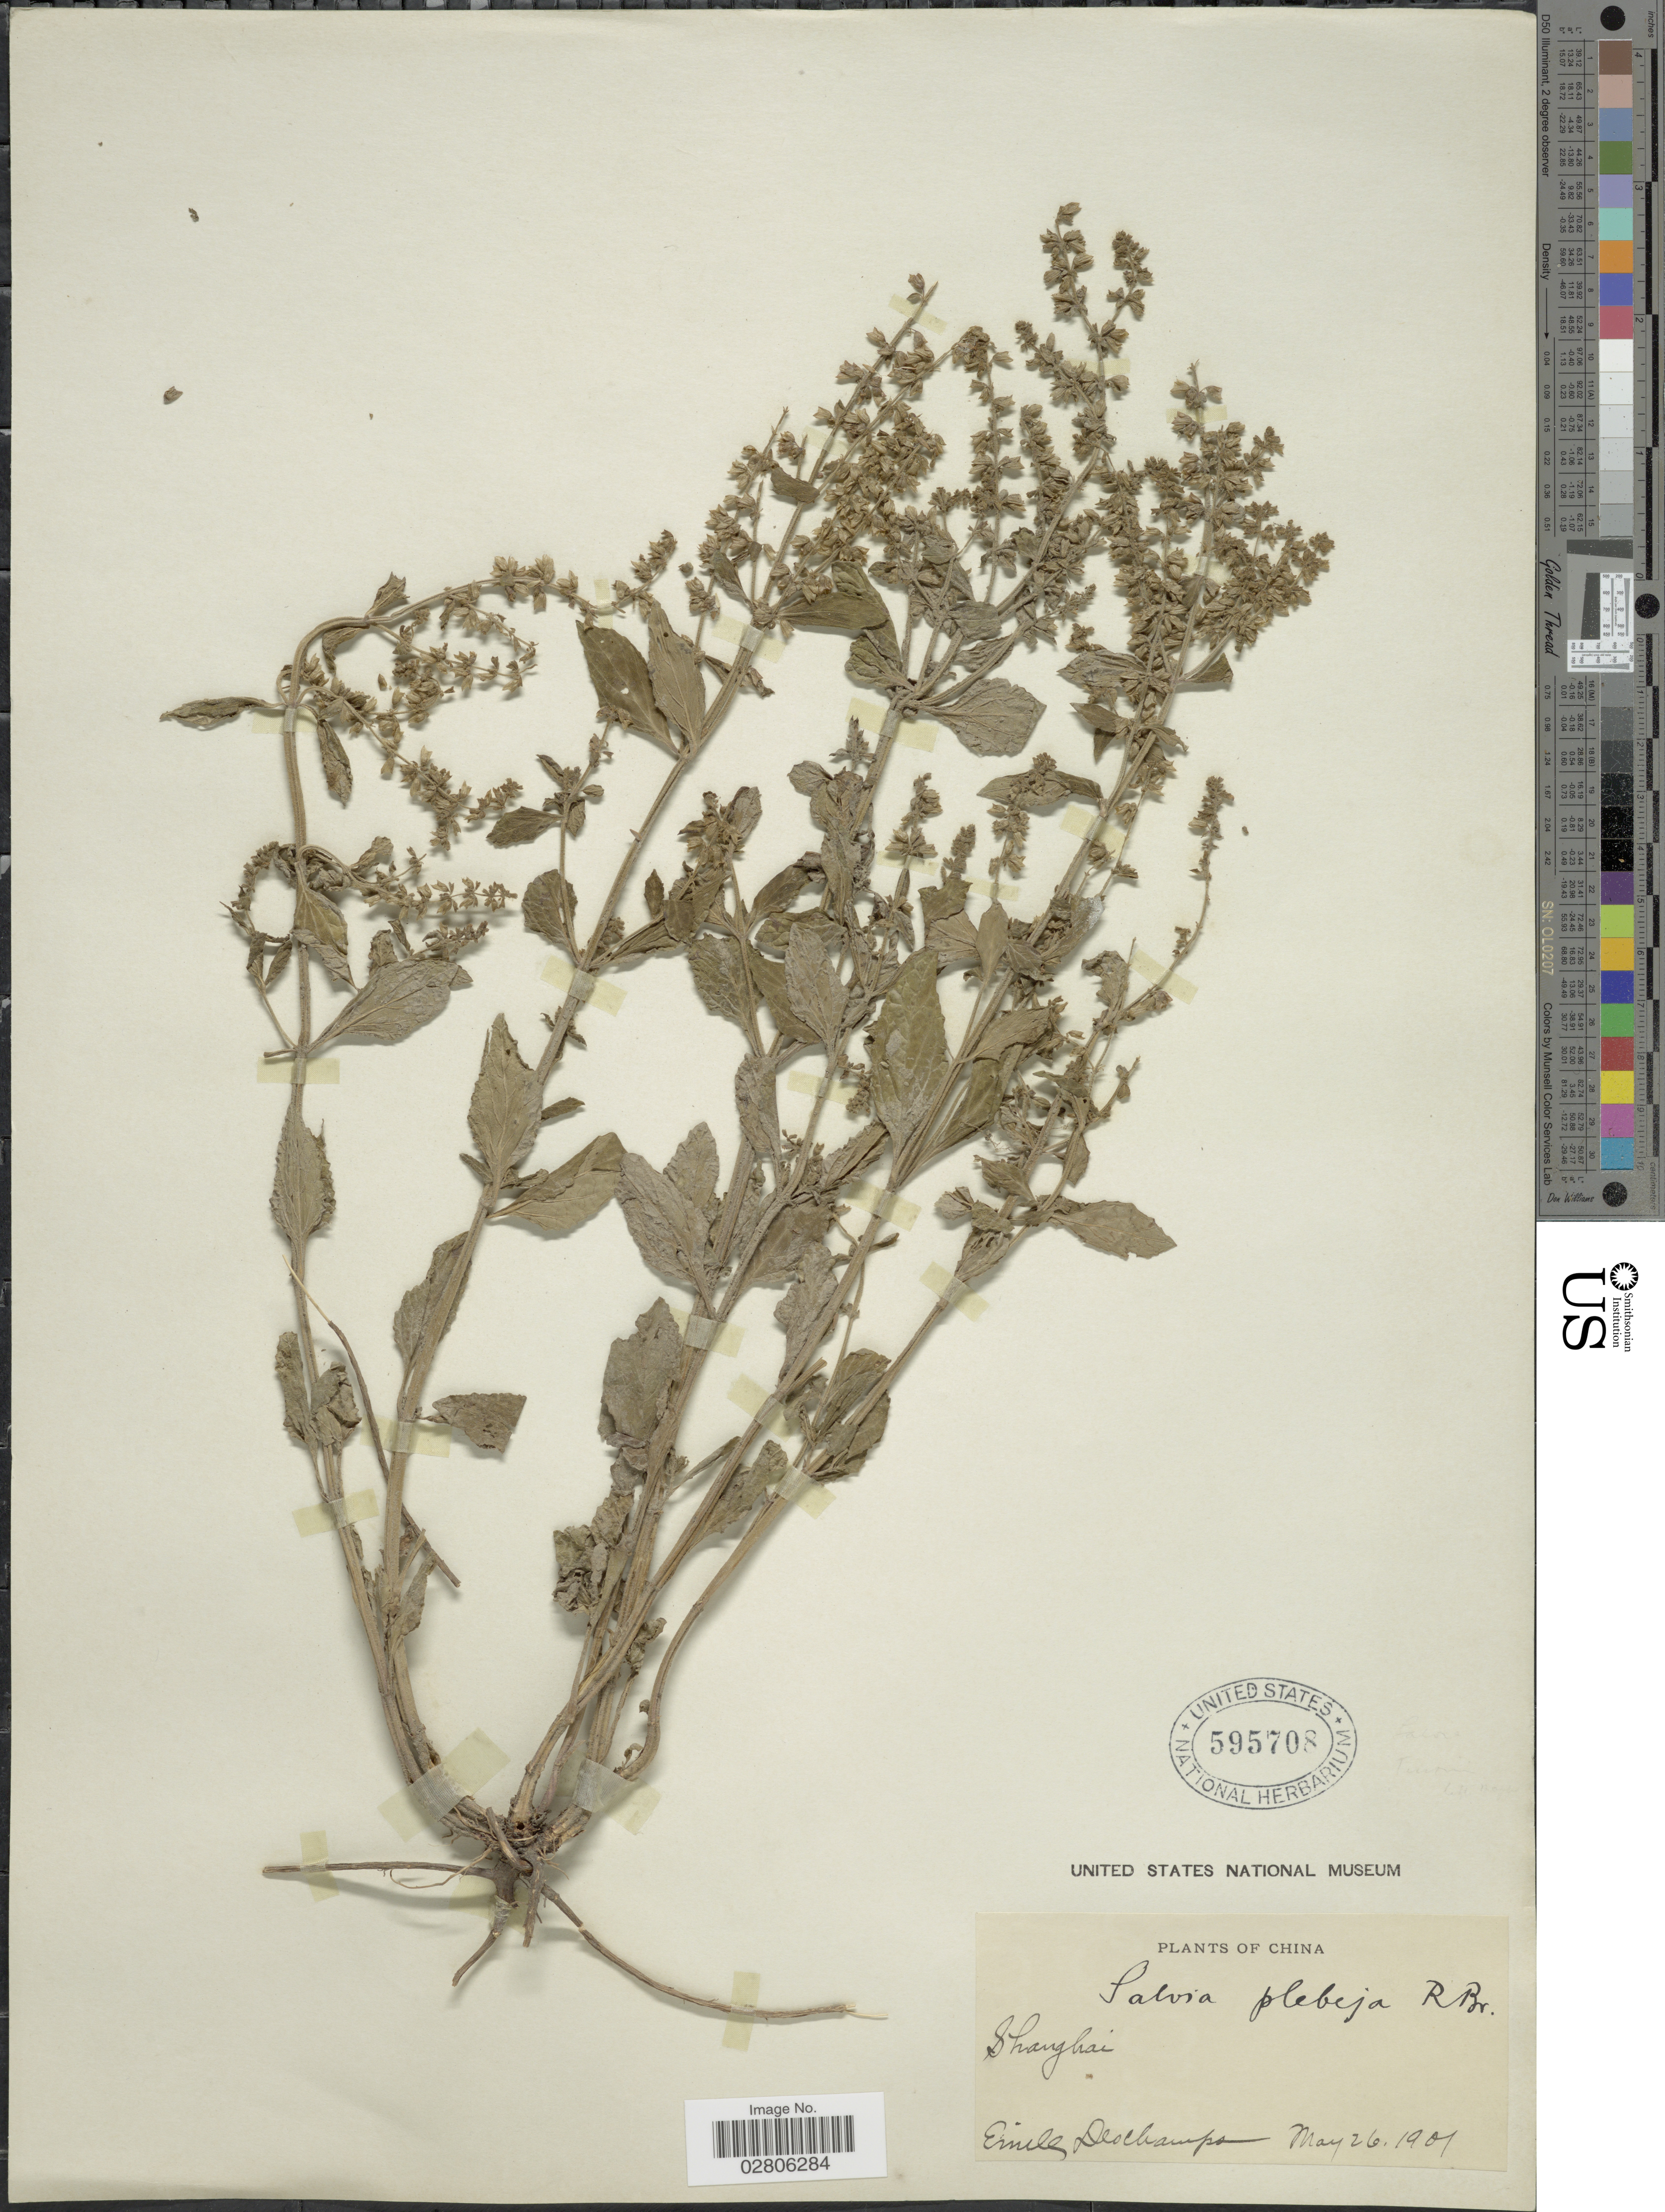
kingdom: Plantae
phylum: Tracheophyta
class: Magnoliopsida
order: Lamiales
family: Lamiaceae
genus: Salvia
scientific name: Salvia plebeia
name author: R. Br.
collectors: E. Deschamps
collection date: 1901-05-26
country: China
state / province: Shanghai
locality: Shanghai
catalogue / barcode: US 595708